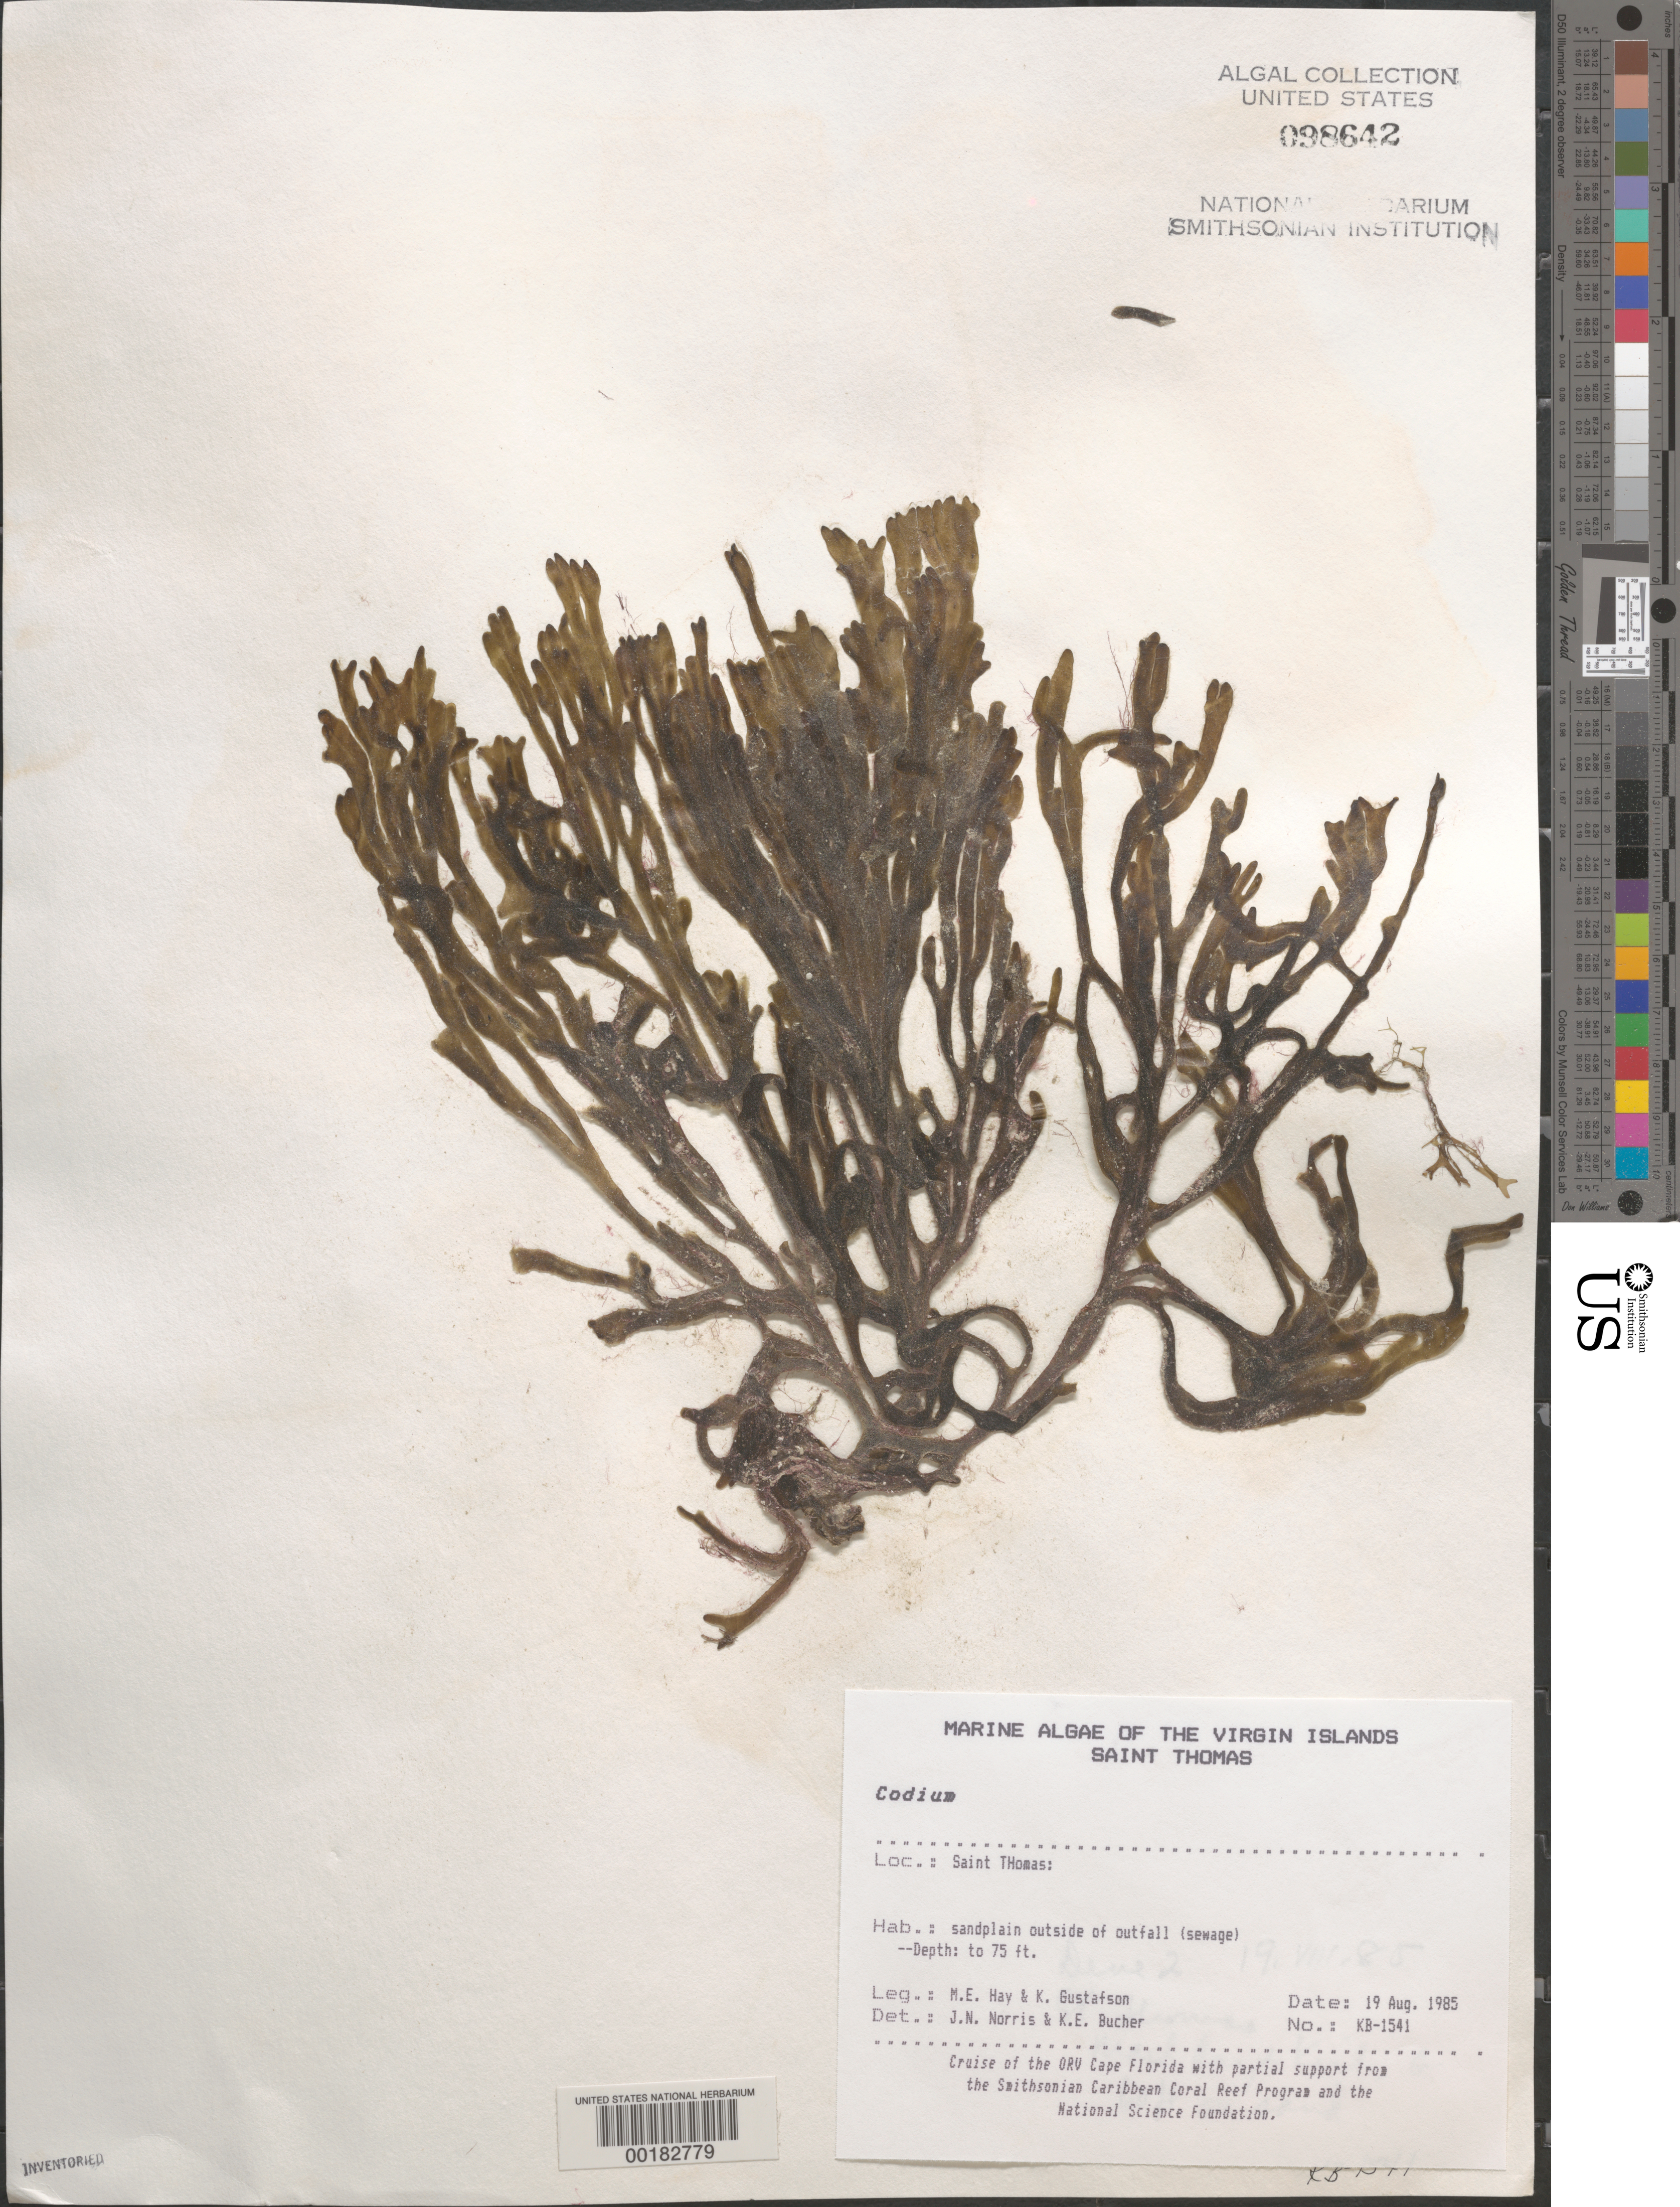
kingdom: Plantae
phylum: Chlorophyta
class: Ulvophyceae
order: Bryopsidales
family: Codiaceae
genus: Codium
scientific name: Codium sp.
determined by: Norris, J. N.; Bucher, K. E.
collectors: M. E. Hay & K. Gustafson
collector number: KB-1541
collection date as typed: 19 Aug 1985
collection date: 1985-08-19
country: U.S. Virgin Islands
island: St. Thomas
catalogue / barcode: US 98642